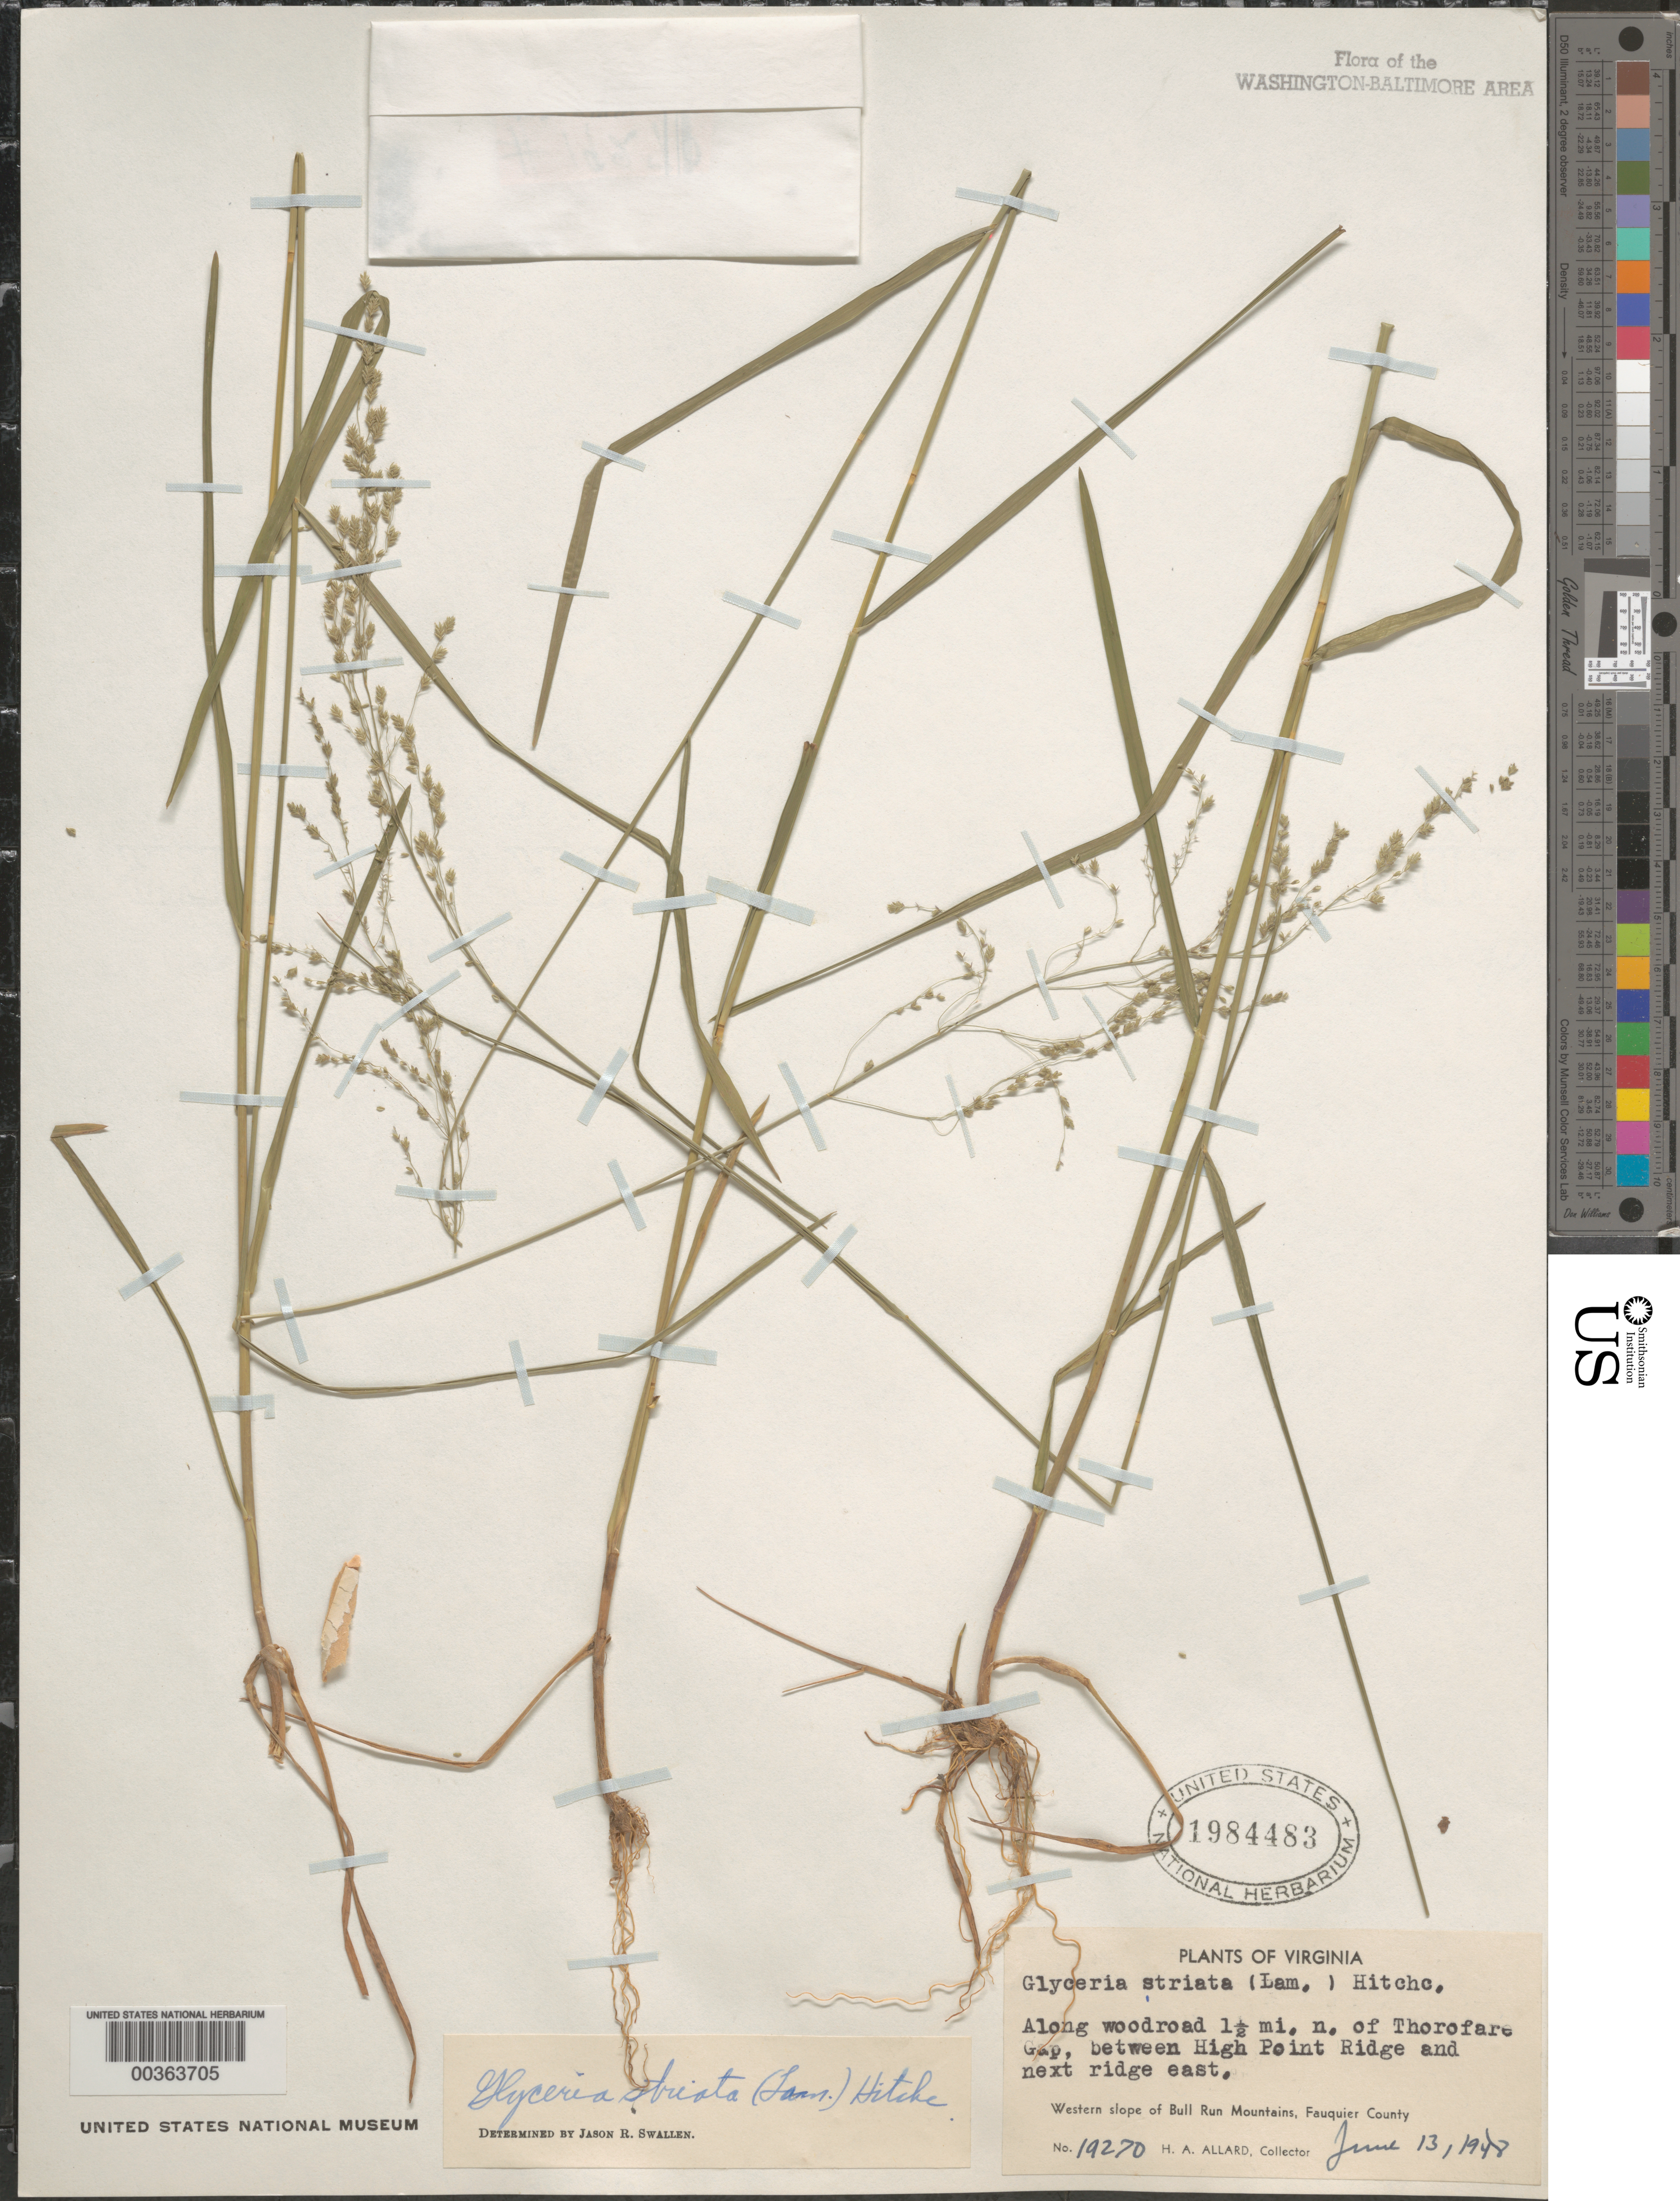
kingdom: Plantae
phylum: Tracheophyta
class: Liliopsida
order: Poales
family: Poaceae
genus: Glyceria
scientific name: Glyceria striata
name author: (Lam.) Hitchc.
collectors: H. A. Allard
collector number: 19270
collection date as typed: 13 Jun 1948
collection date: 1948-06-13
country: United States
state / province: Virginia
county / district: Fauquier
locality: North of Thorofare Gap, between High Point Ridges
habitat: Along wood road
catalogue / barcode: US 1984483